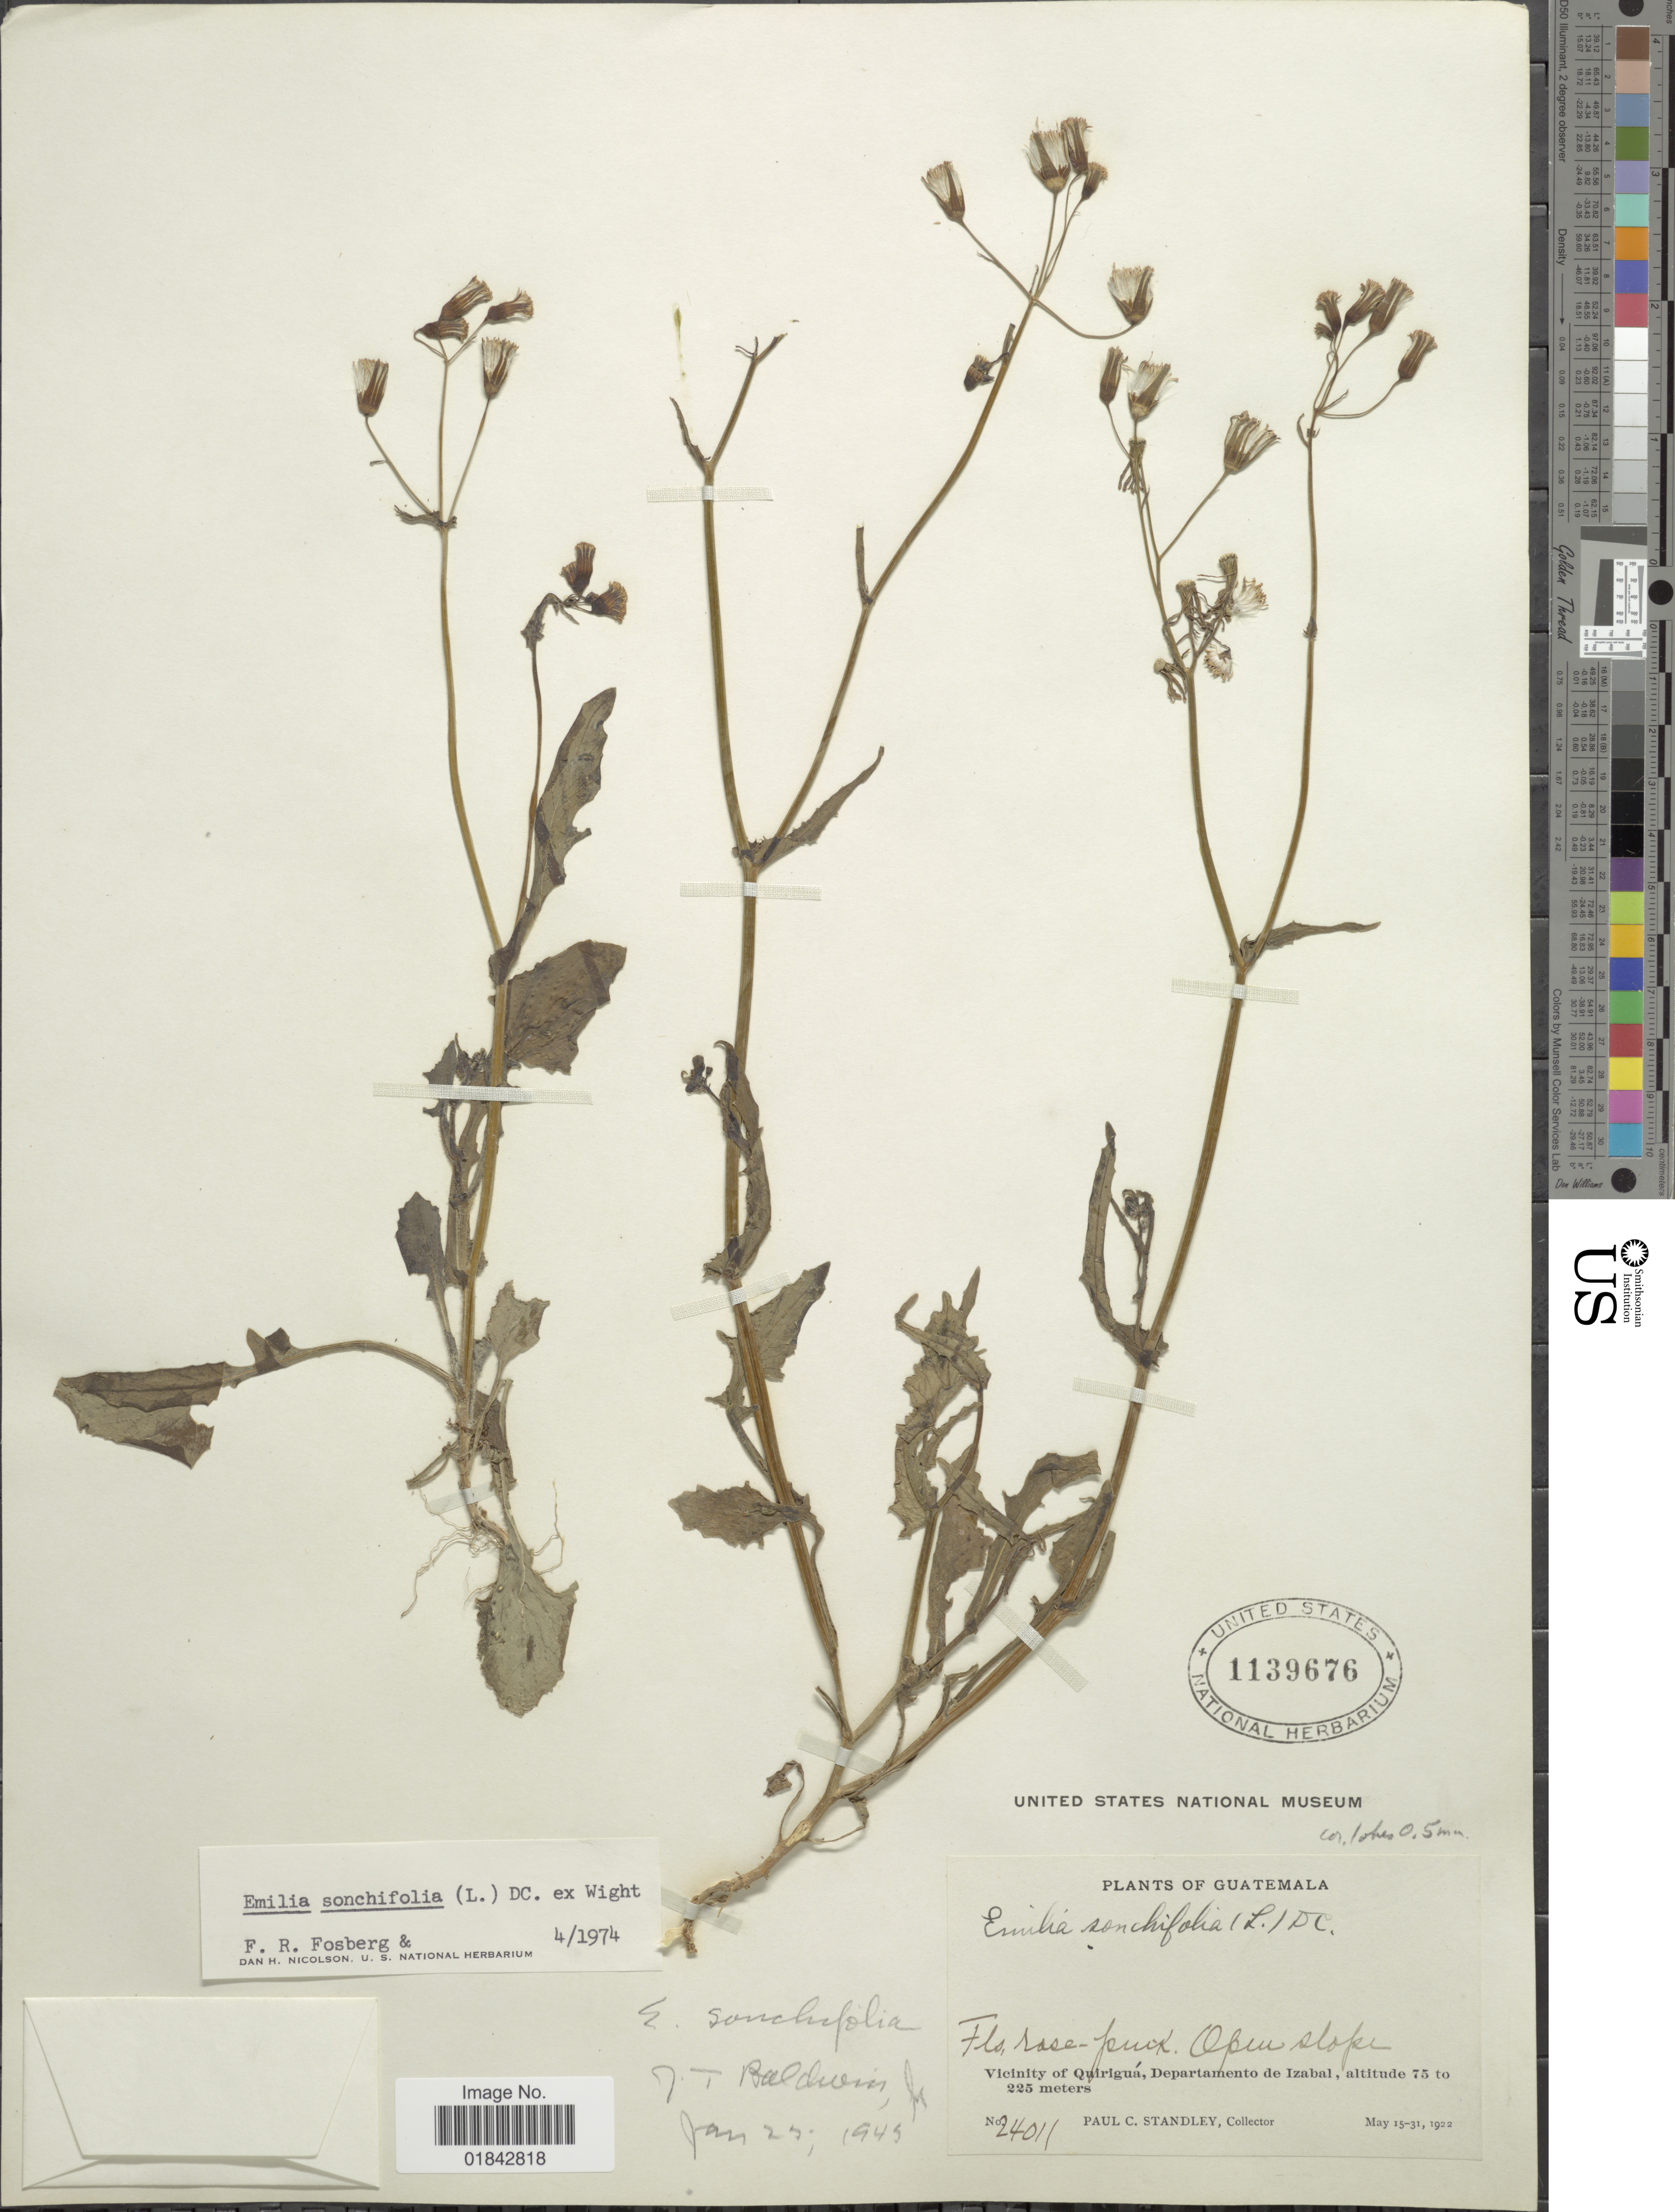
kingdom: Plantae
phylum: Tracheophyta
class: Magnoliopsida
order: Asterales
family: Asteraceae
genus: Emilia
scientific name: Emilia sonchifolia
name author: (L.) DC.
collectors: P. C. Standley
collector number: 24011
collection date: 1922-05-15/1922-05-31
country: Guatemala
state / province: Izabal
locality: Open slope, vicinity of Quiriguá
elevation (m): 75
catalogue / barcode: US 1139676